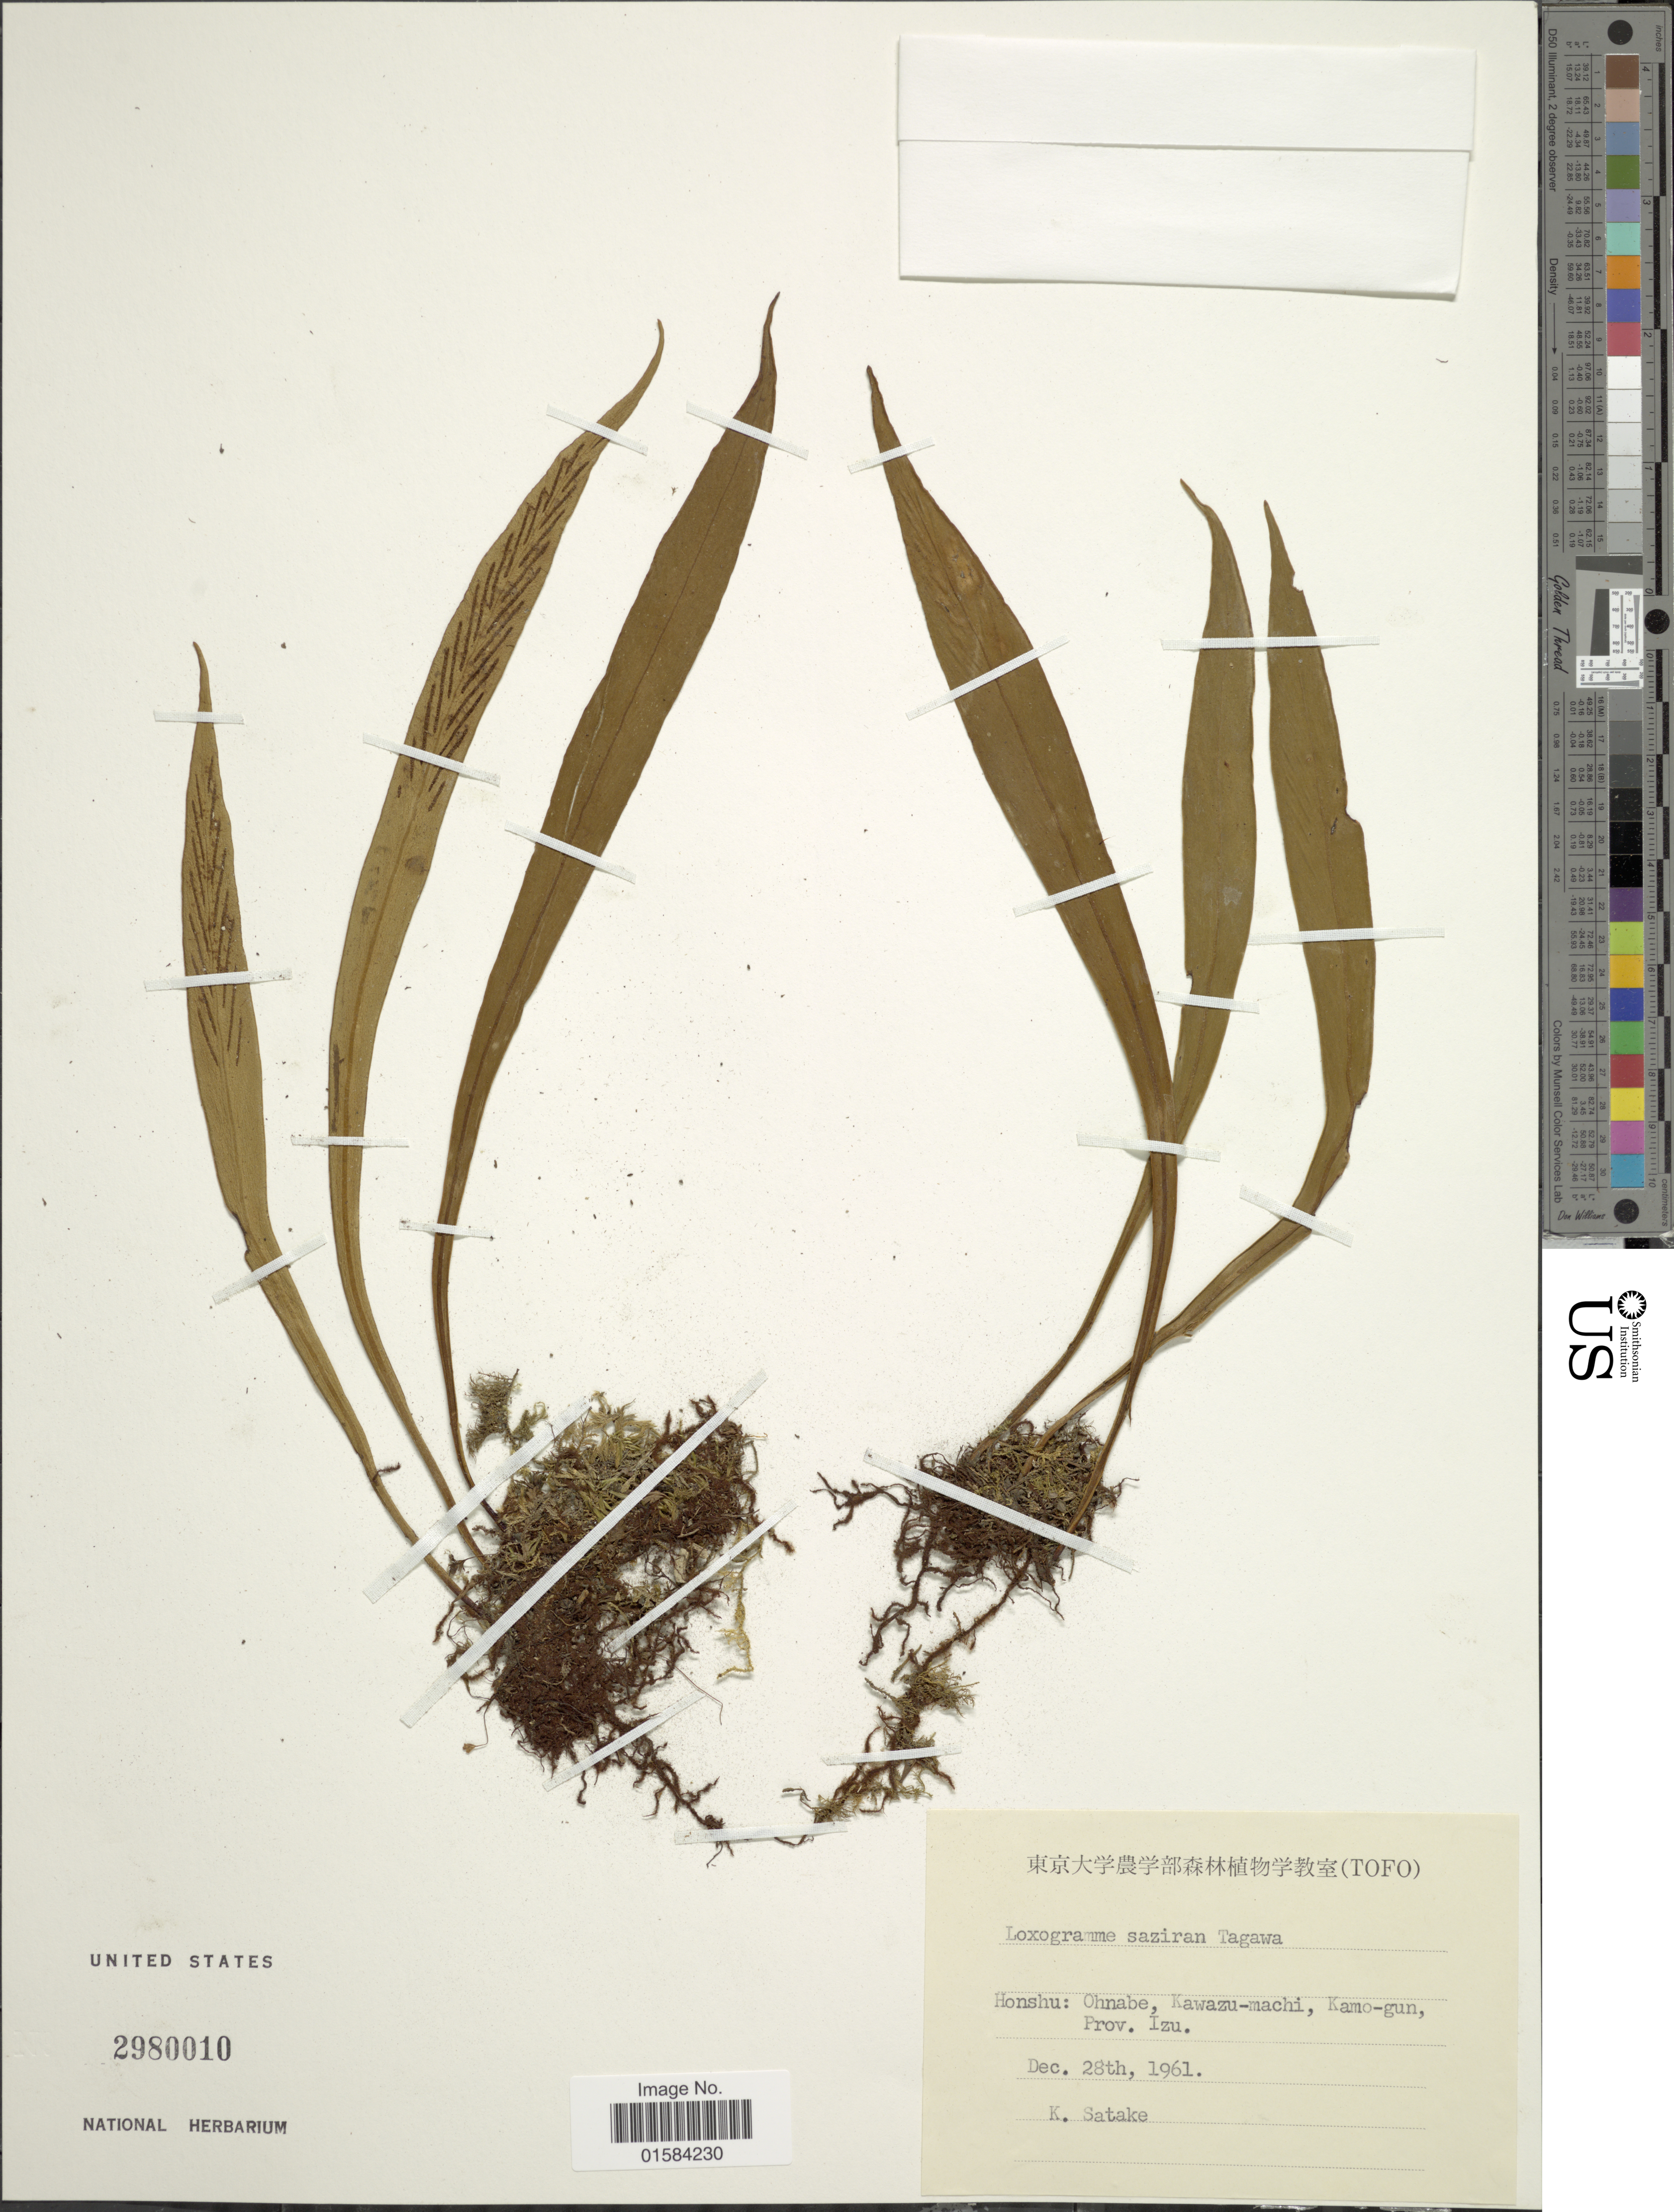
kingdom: Plantae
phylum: Tracheophyta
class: Polypodiopsida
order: Polypodiales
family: Polypodiaceae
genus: Loxogramme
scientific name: Loxogramme saziran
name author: Tagawa ex M.G. Price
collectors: K. Satake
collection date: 1961-12-28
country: Japan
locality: Honshu: Ohnabe, Kawazu-machi, Kamo-gun, Prov. Izu.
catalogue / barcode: US 2980010